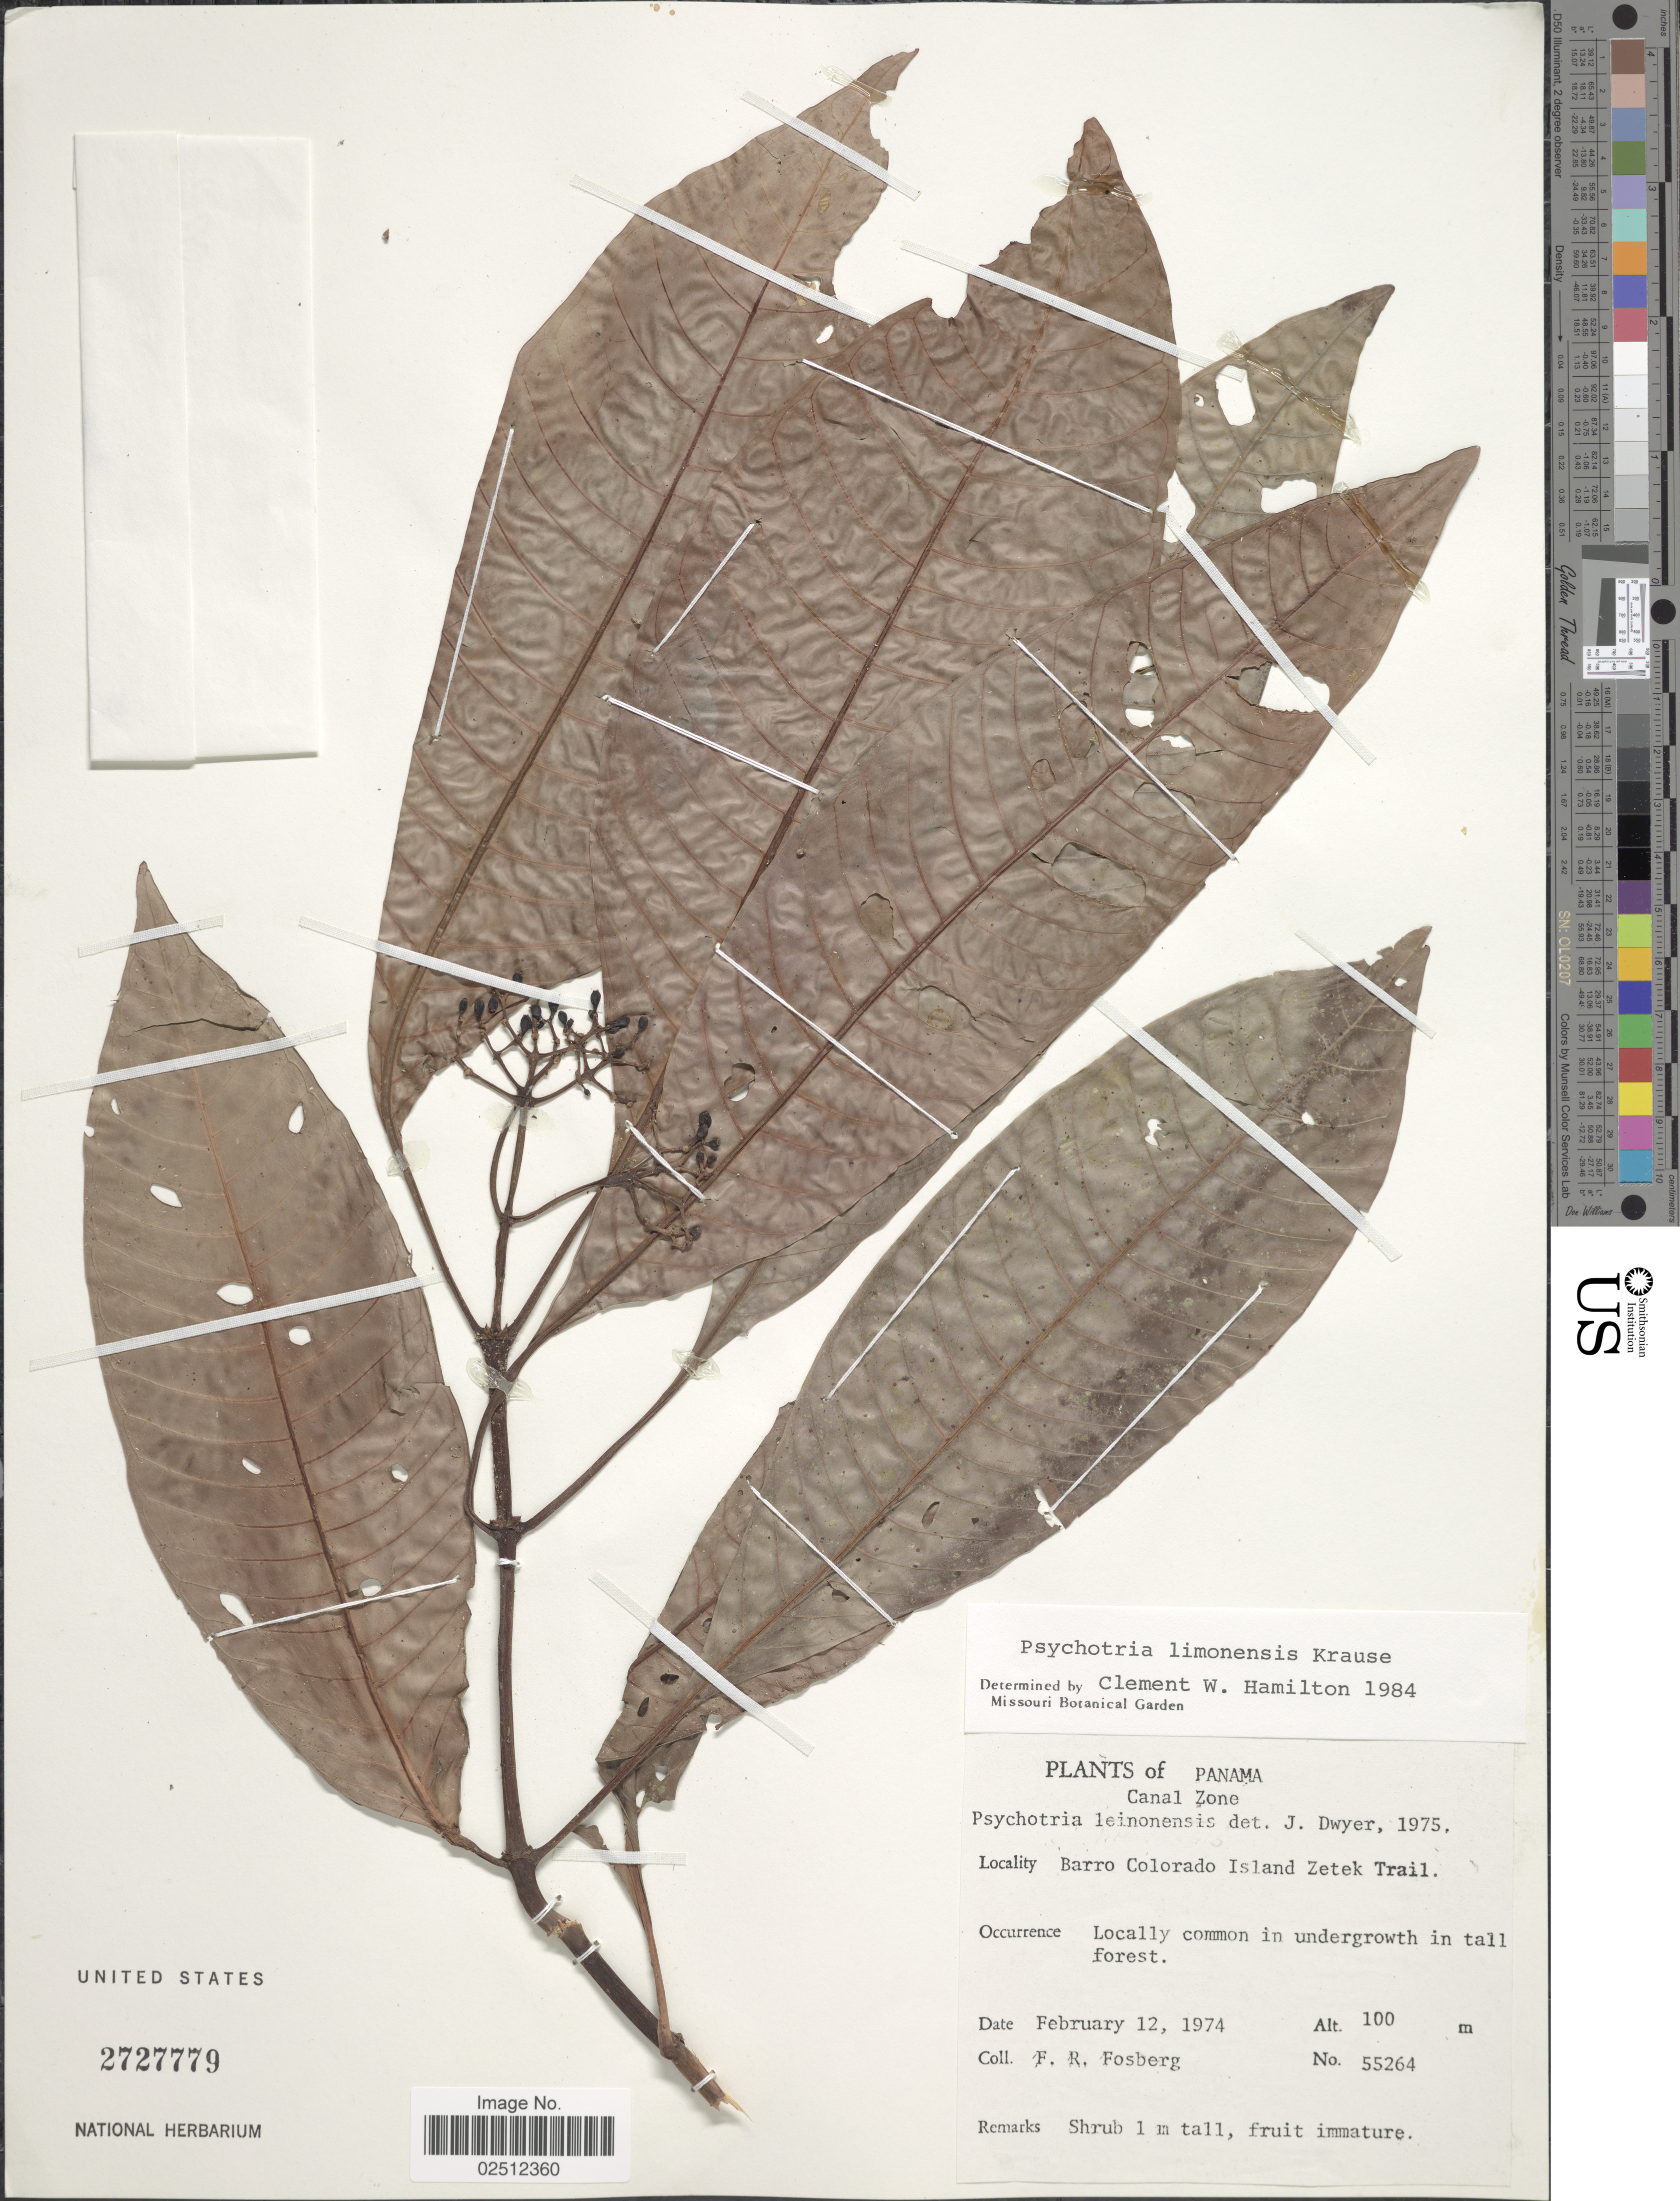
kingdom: Plantae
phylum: Tracheophyta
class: Magnoliopsida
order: Gentianales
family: Rubiaceae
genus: Psychotria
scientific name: Psychotria limonensis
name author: K. Krause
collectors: F. R. Fosberg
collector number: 55264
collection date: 1974-02-12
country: Panama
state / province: Panamá Oeste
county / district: Canal Zone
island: Barro Colorado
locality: Canal Zone, Barro Colorado Island Zetek Trail, Locally common in undergrowth in tall forest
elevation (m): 100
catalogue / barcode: US 2727779